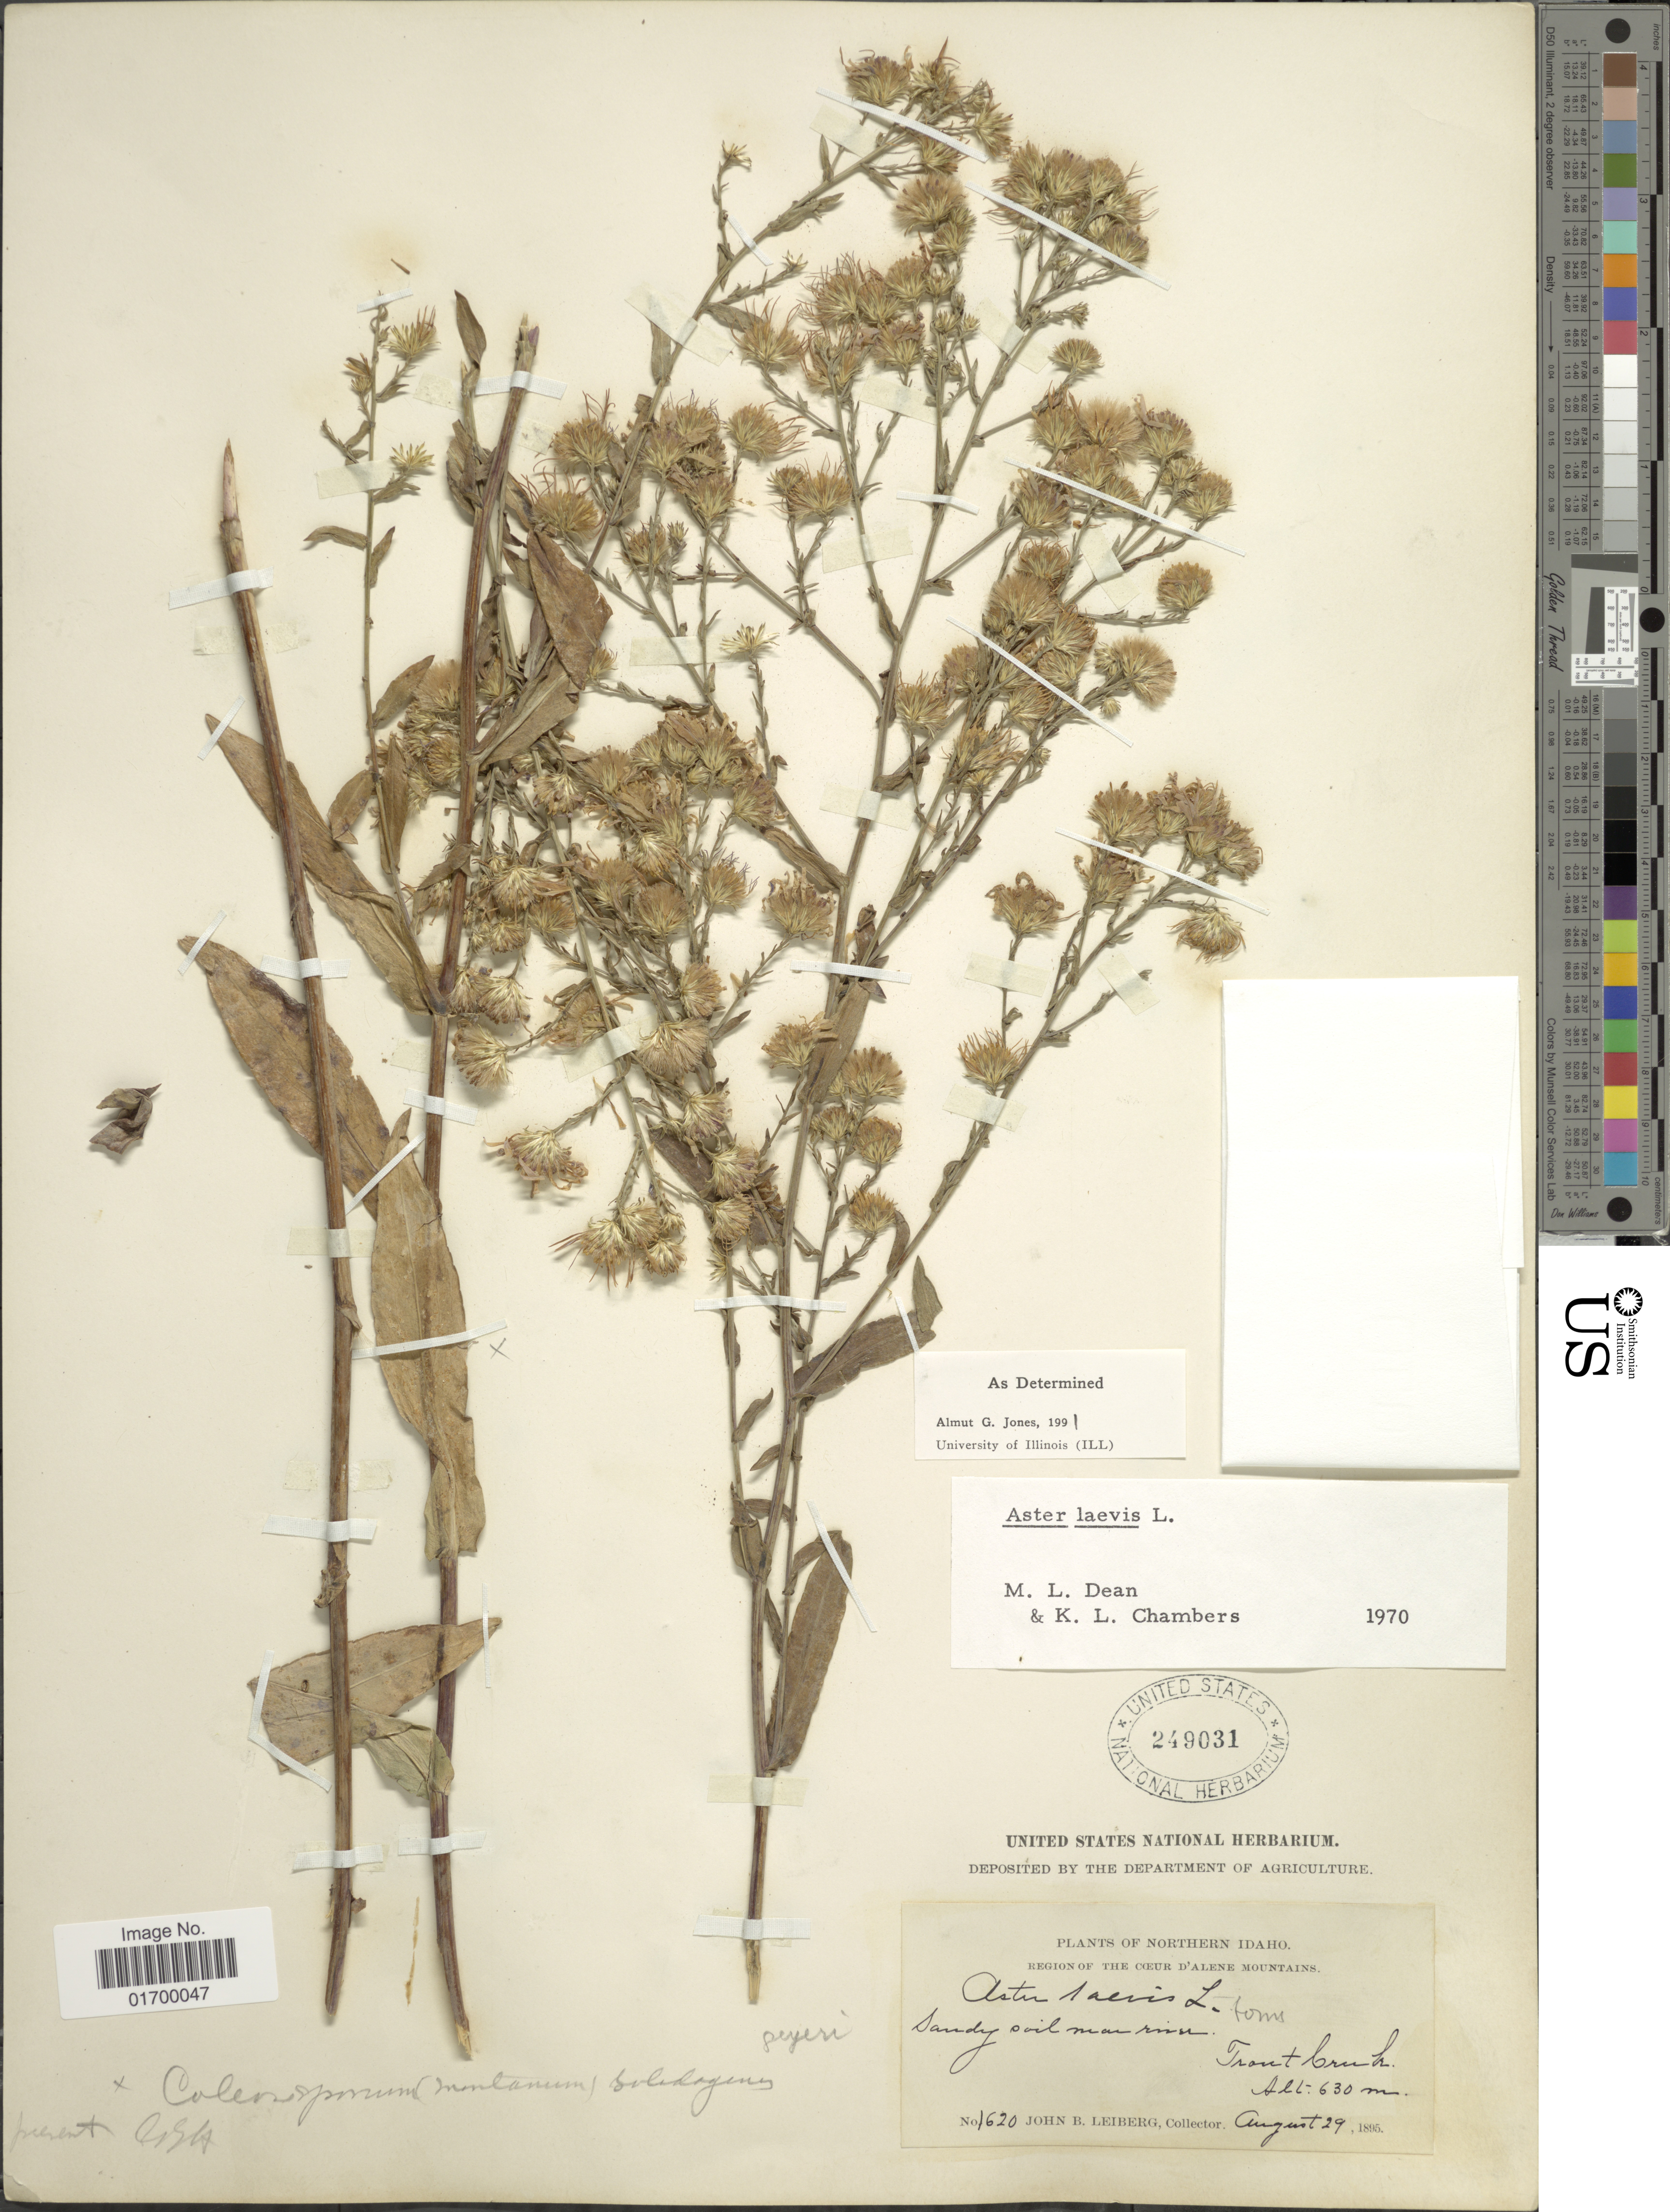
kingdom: Plantae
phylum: Tracheophyta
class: Magnoliopsida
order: Asterales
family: Asteraceae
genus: Symphyotrichum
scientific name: Symphyotrichum laeve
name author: (L.) Á. Löve & D. Löve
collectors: J. Leiberg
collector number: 1620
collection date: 1895-08-29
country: United States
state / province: Idaho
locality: Northern Idaho, Region of the Coeur d'Alene Mountains, Sandy soil near river, Trout Creek.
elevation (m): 630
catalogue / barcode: US 249031